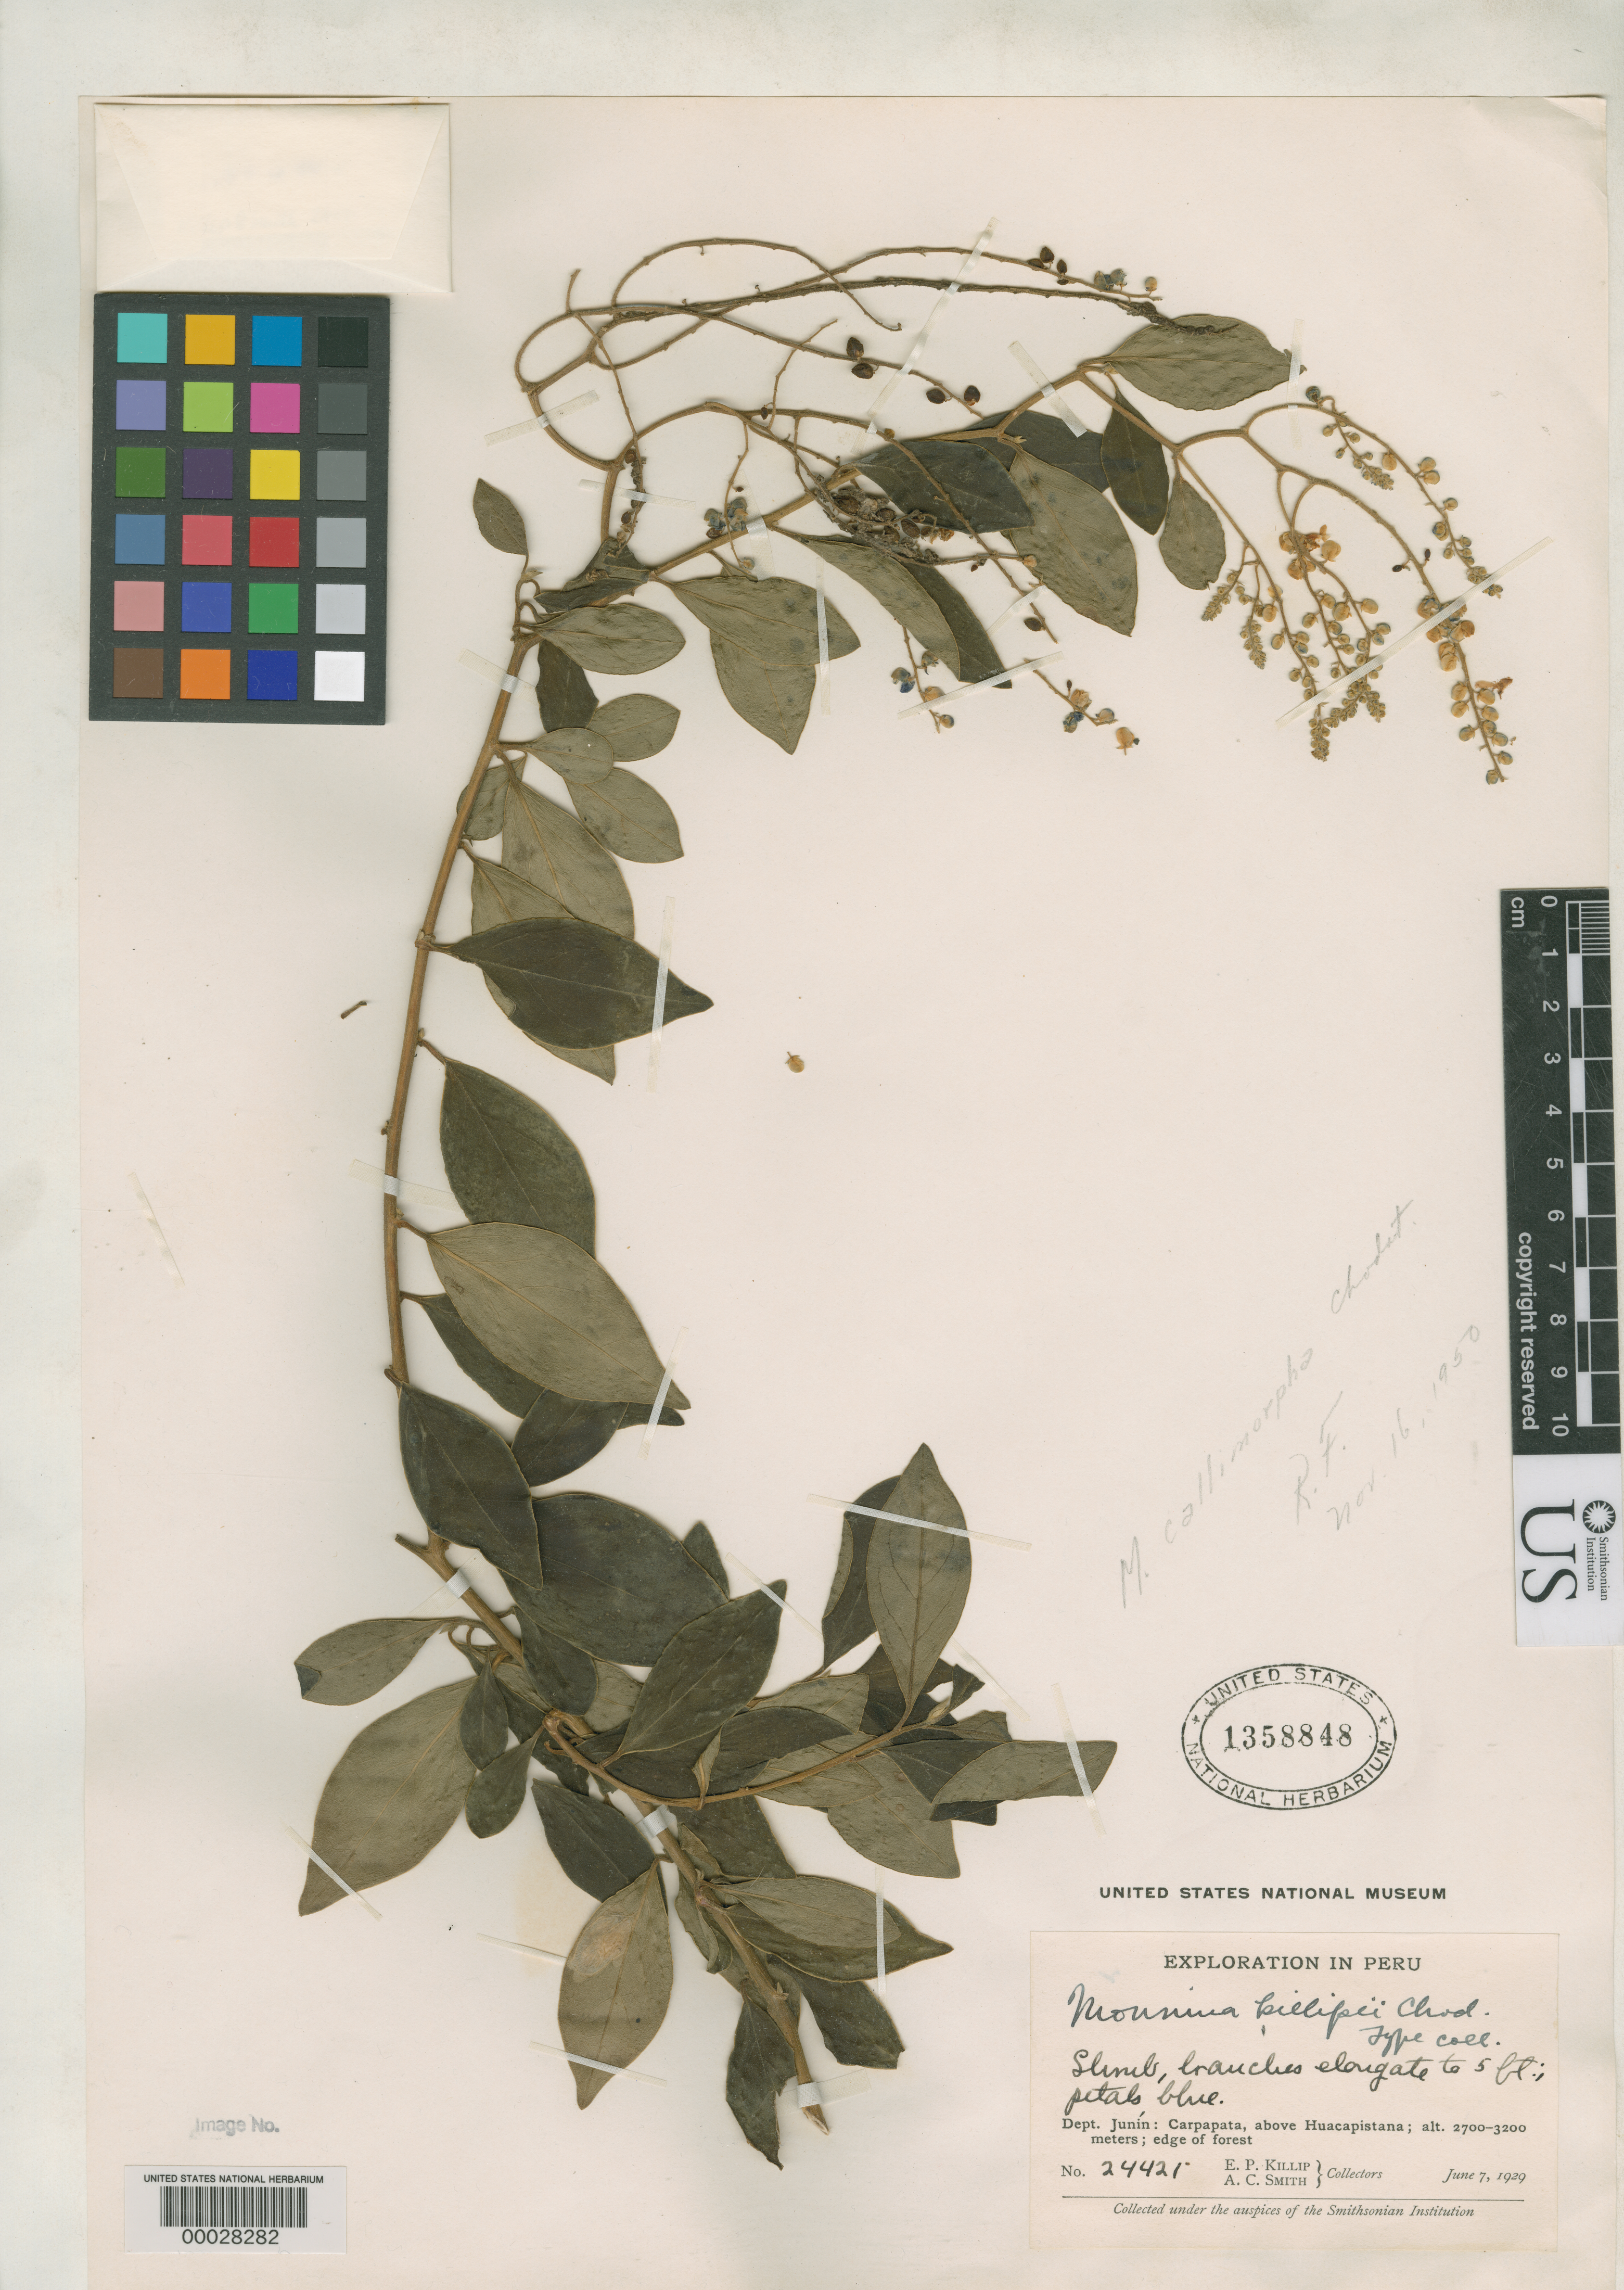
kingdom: Plantae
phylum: Tracheophyta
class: Magnoliopsida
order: Fabales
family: Polygalaceae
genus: Monnina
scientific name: Monnina killipii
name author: Chodat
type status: Type Collection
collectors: E. P. Killip & A. C. Smith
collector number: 24421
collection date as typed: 07 Jun 1929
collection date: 1929-06-07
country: Peru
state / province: Junín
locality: Carpapata, above Huacapistana.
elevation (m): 2700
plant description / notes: US sheet is holotype according to Tropicos.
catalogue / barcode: US 1358848